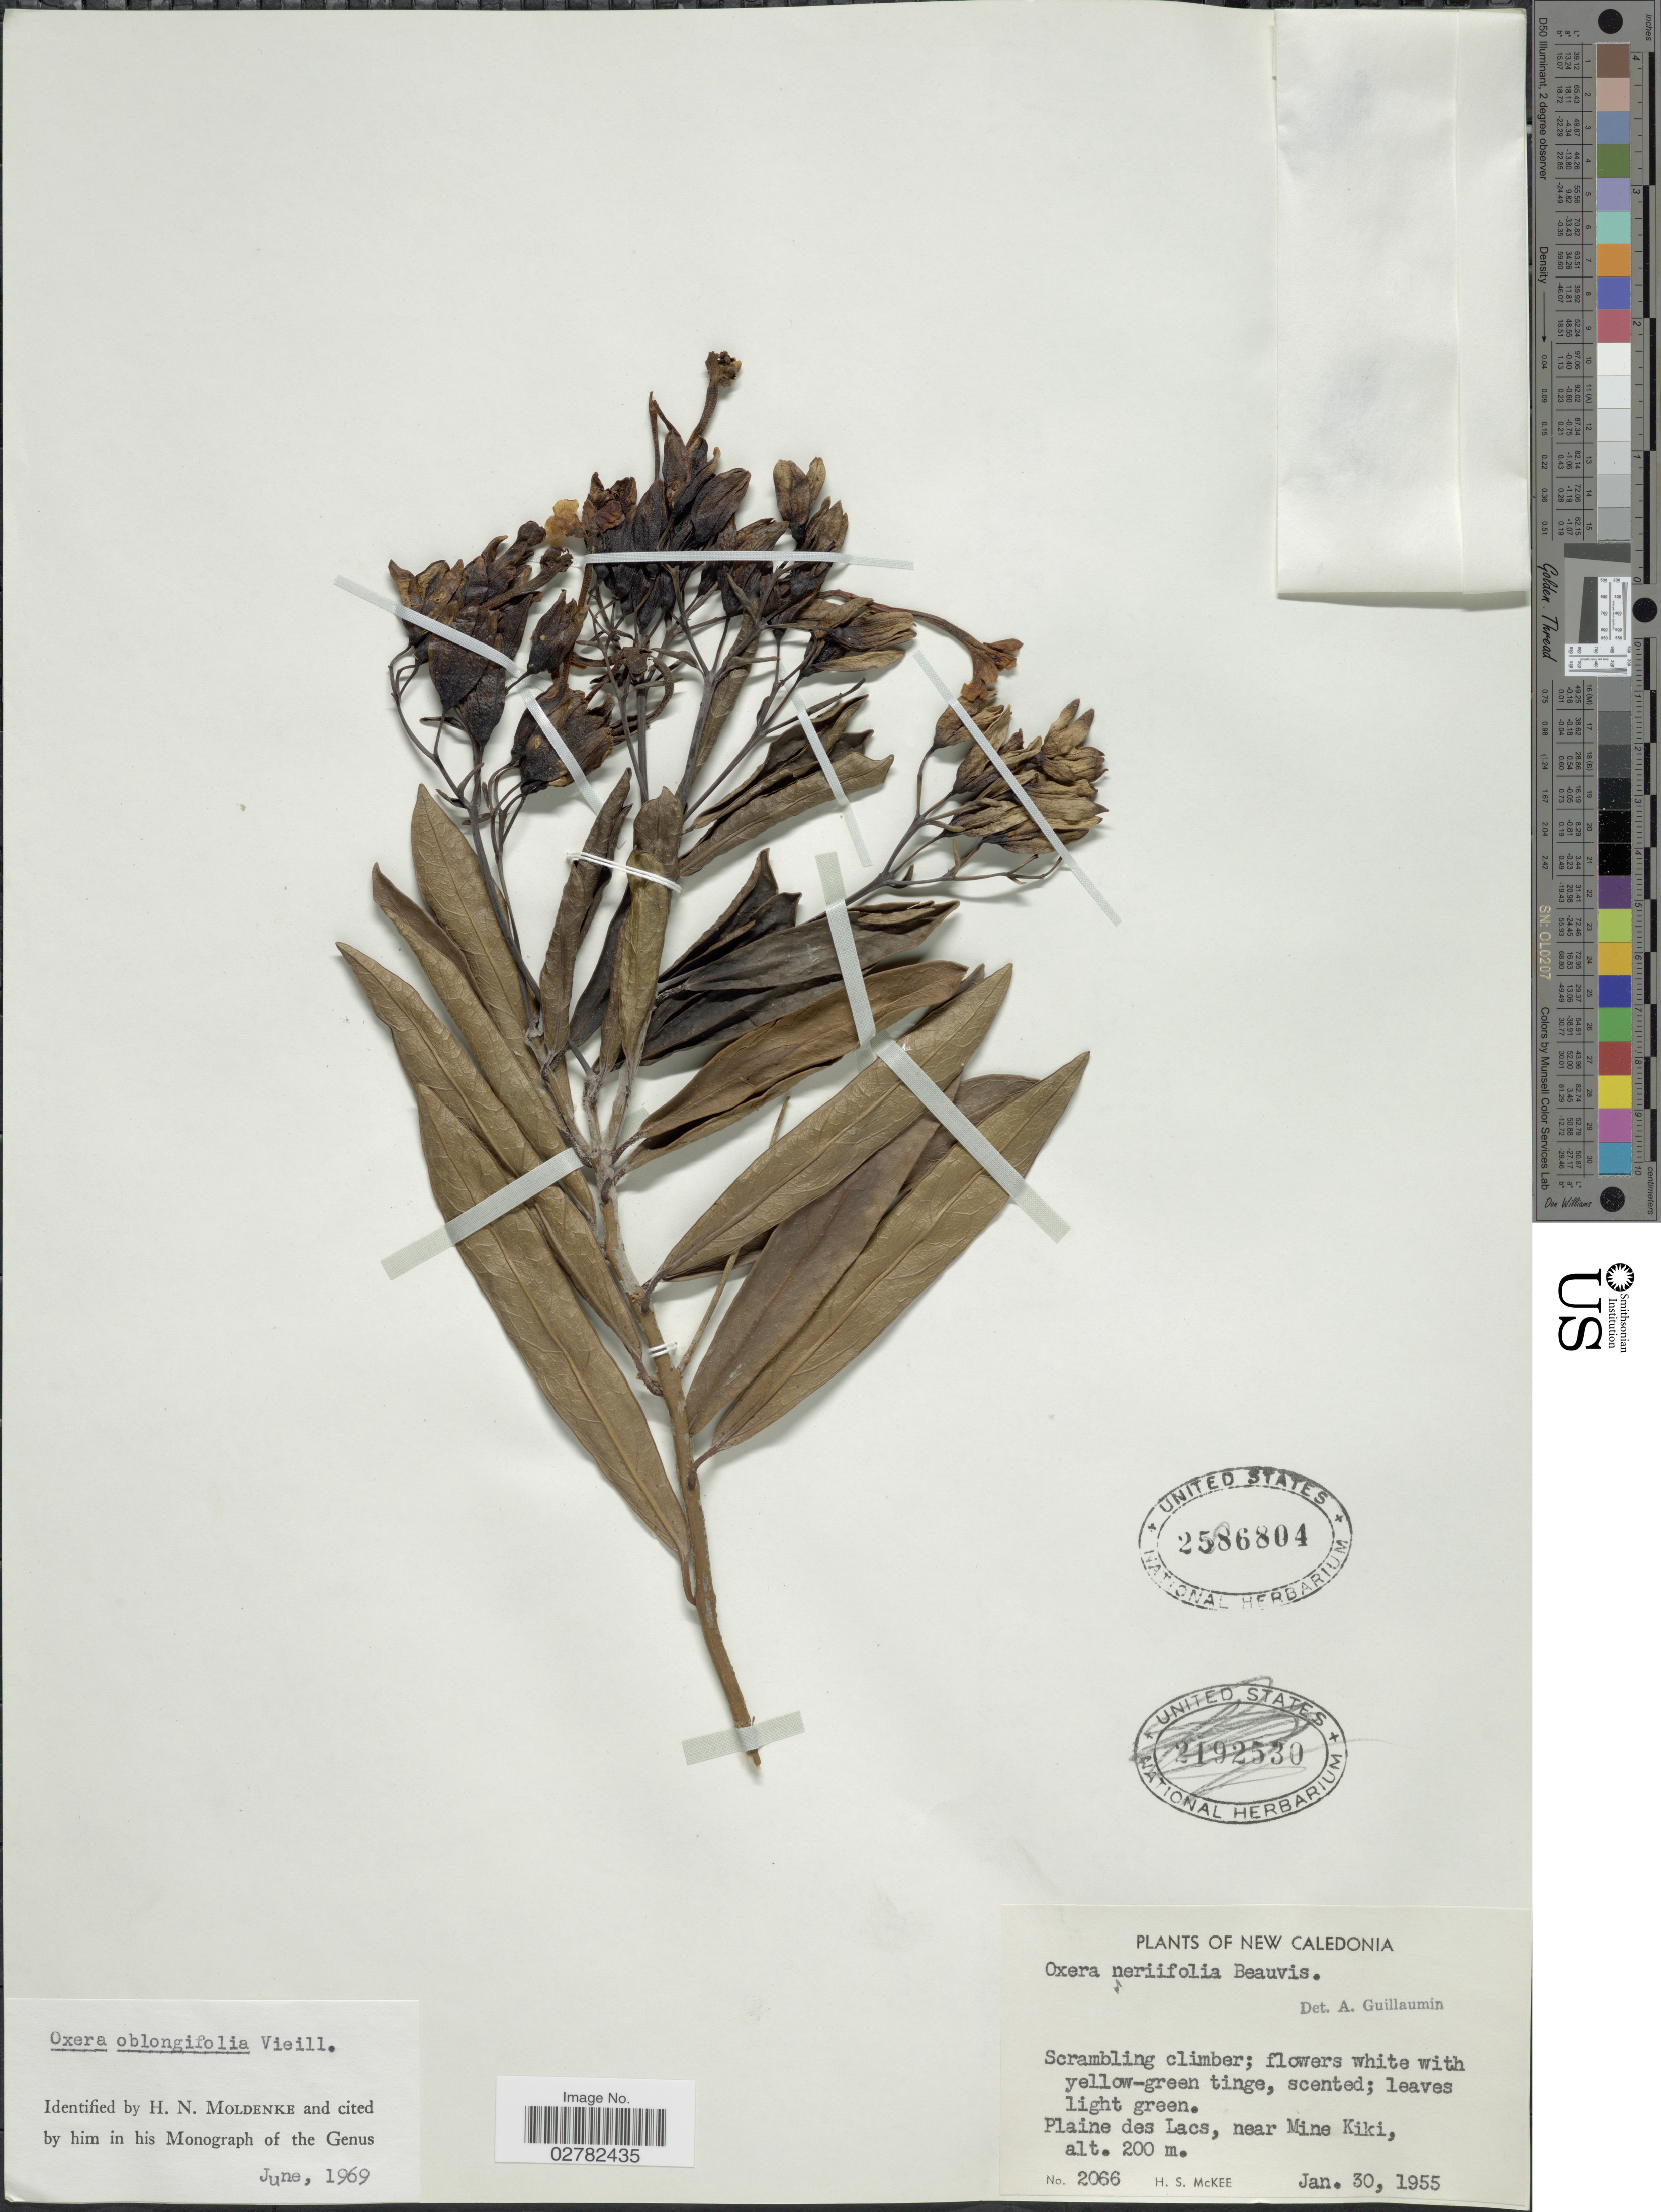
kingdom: Plantae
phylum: Tracheophyta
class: Magnoliopsida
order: Lamiales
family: Lamiaceae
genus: Oxera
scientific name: Oxera oblongifolia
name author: Vieill.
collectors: H. S. McKee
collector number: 2066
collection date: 1955-01-30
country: New Caledonia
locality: Plaine des Lacs, near Mine Kiki.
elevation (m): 200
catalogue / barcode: US 2586804